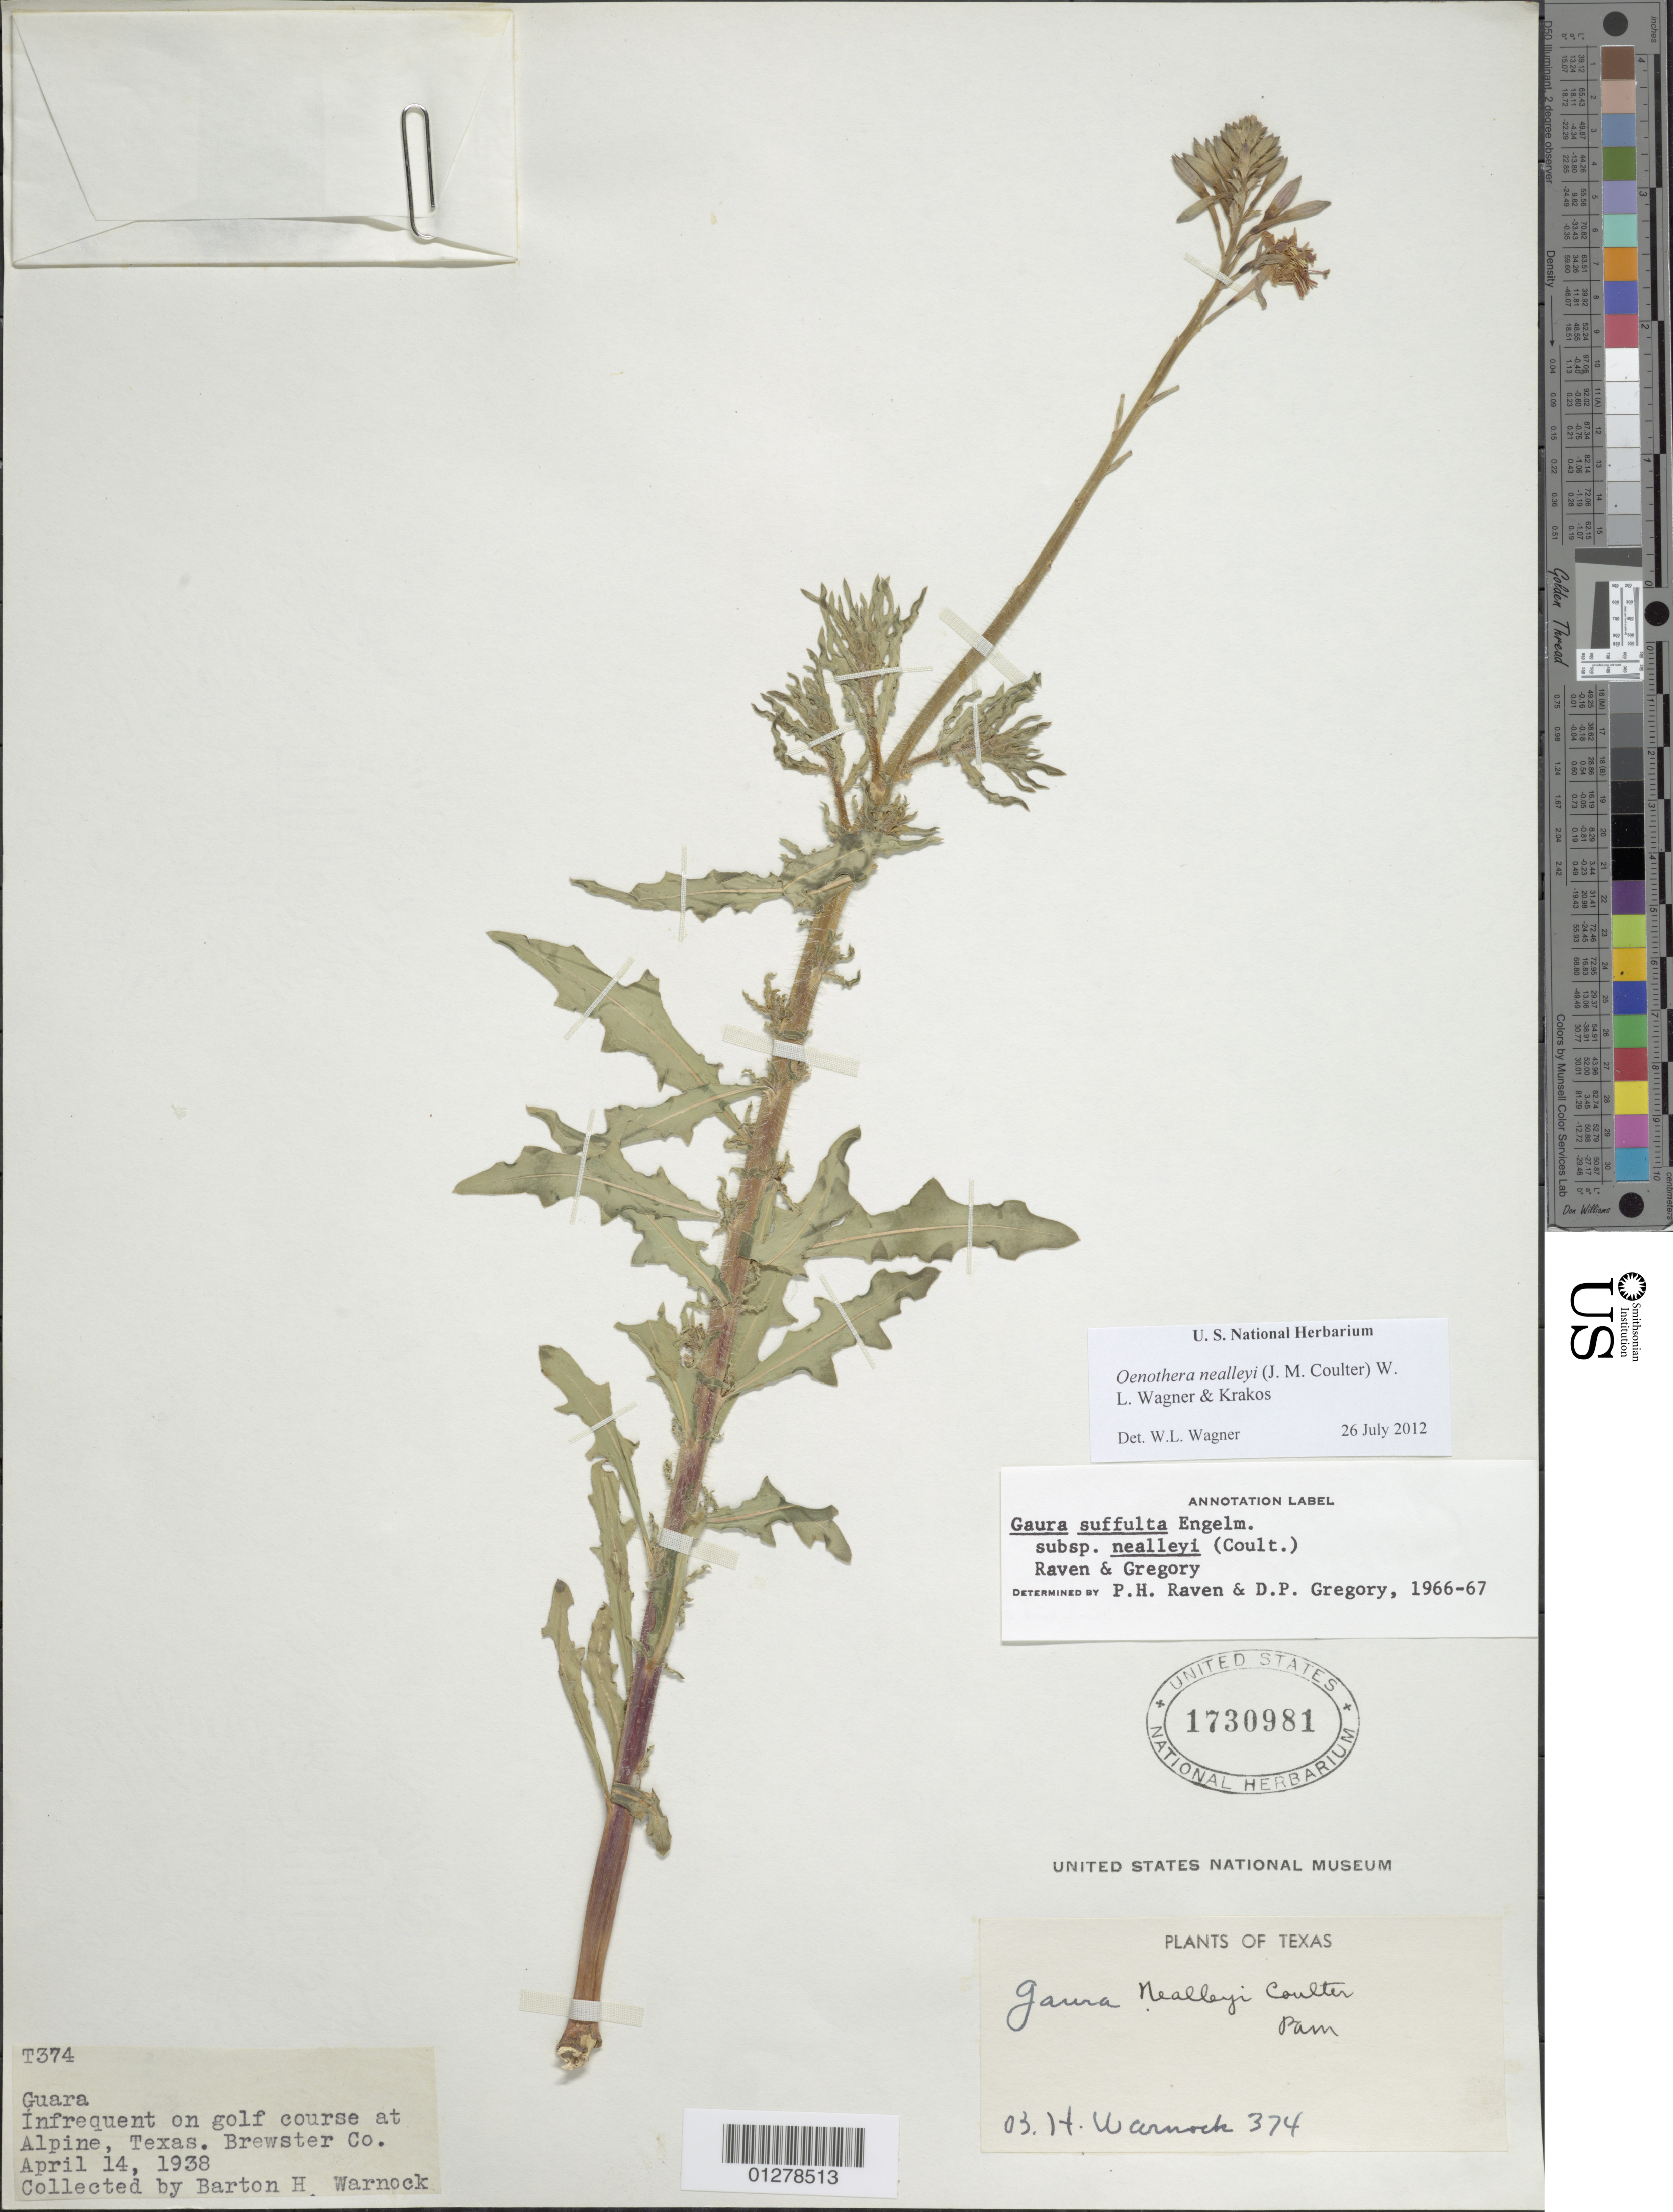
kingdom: Plantae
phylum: Tracheophyta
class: Magnoliopsida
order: Myrtales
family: Onagraceae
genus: Oenothera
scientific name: Oenothera nealleyi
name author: (J.M. Coult.) Krakos & W.L. Wagner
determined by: Wagner, W. L., (BOT), Smithsonian Institution - National Museum of Natural History (UNITED STATES)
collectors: B. H. Warnock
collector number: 374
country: United States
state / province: Texas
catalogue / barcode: US 1730981